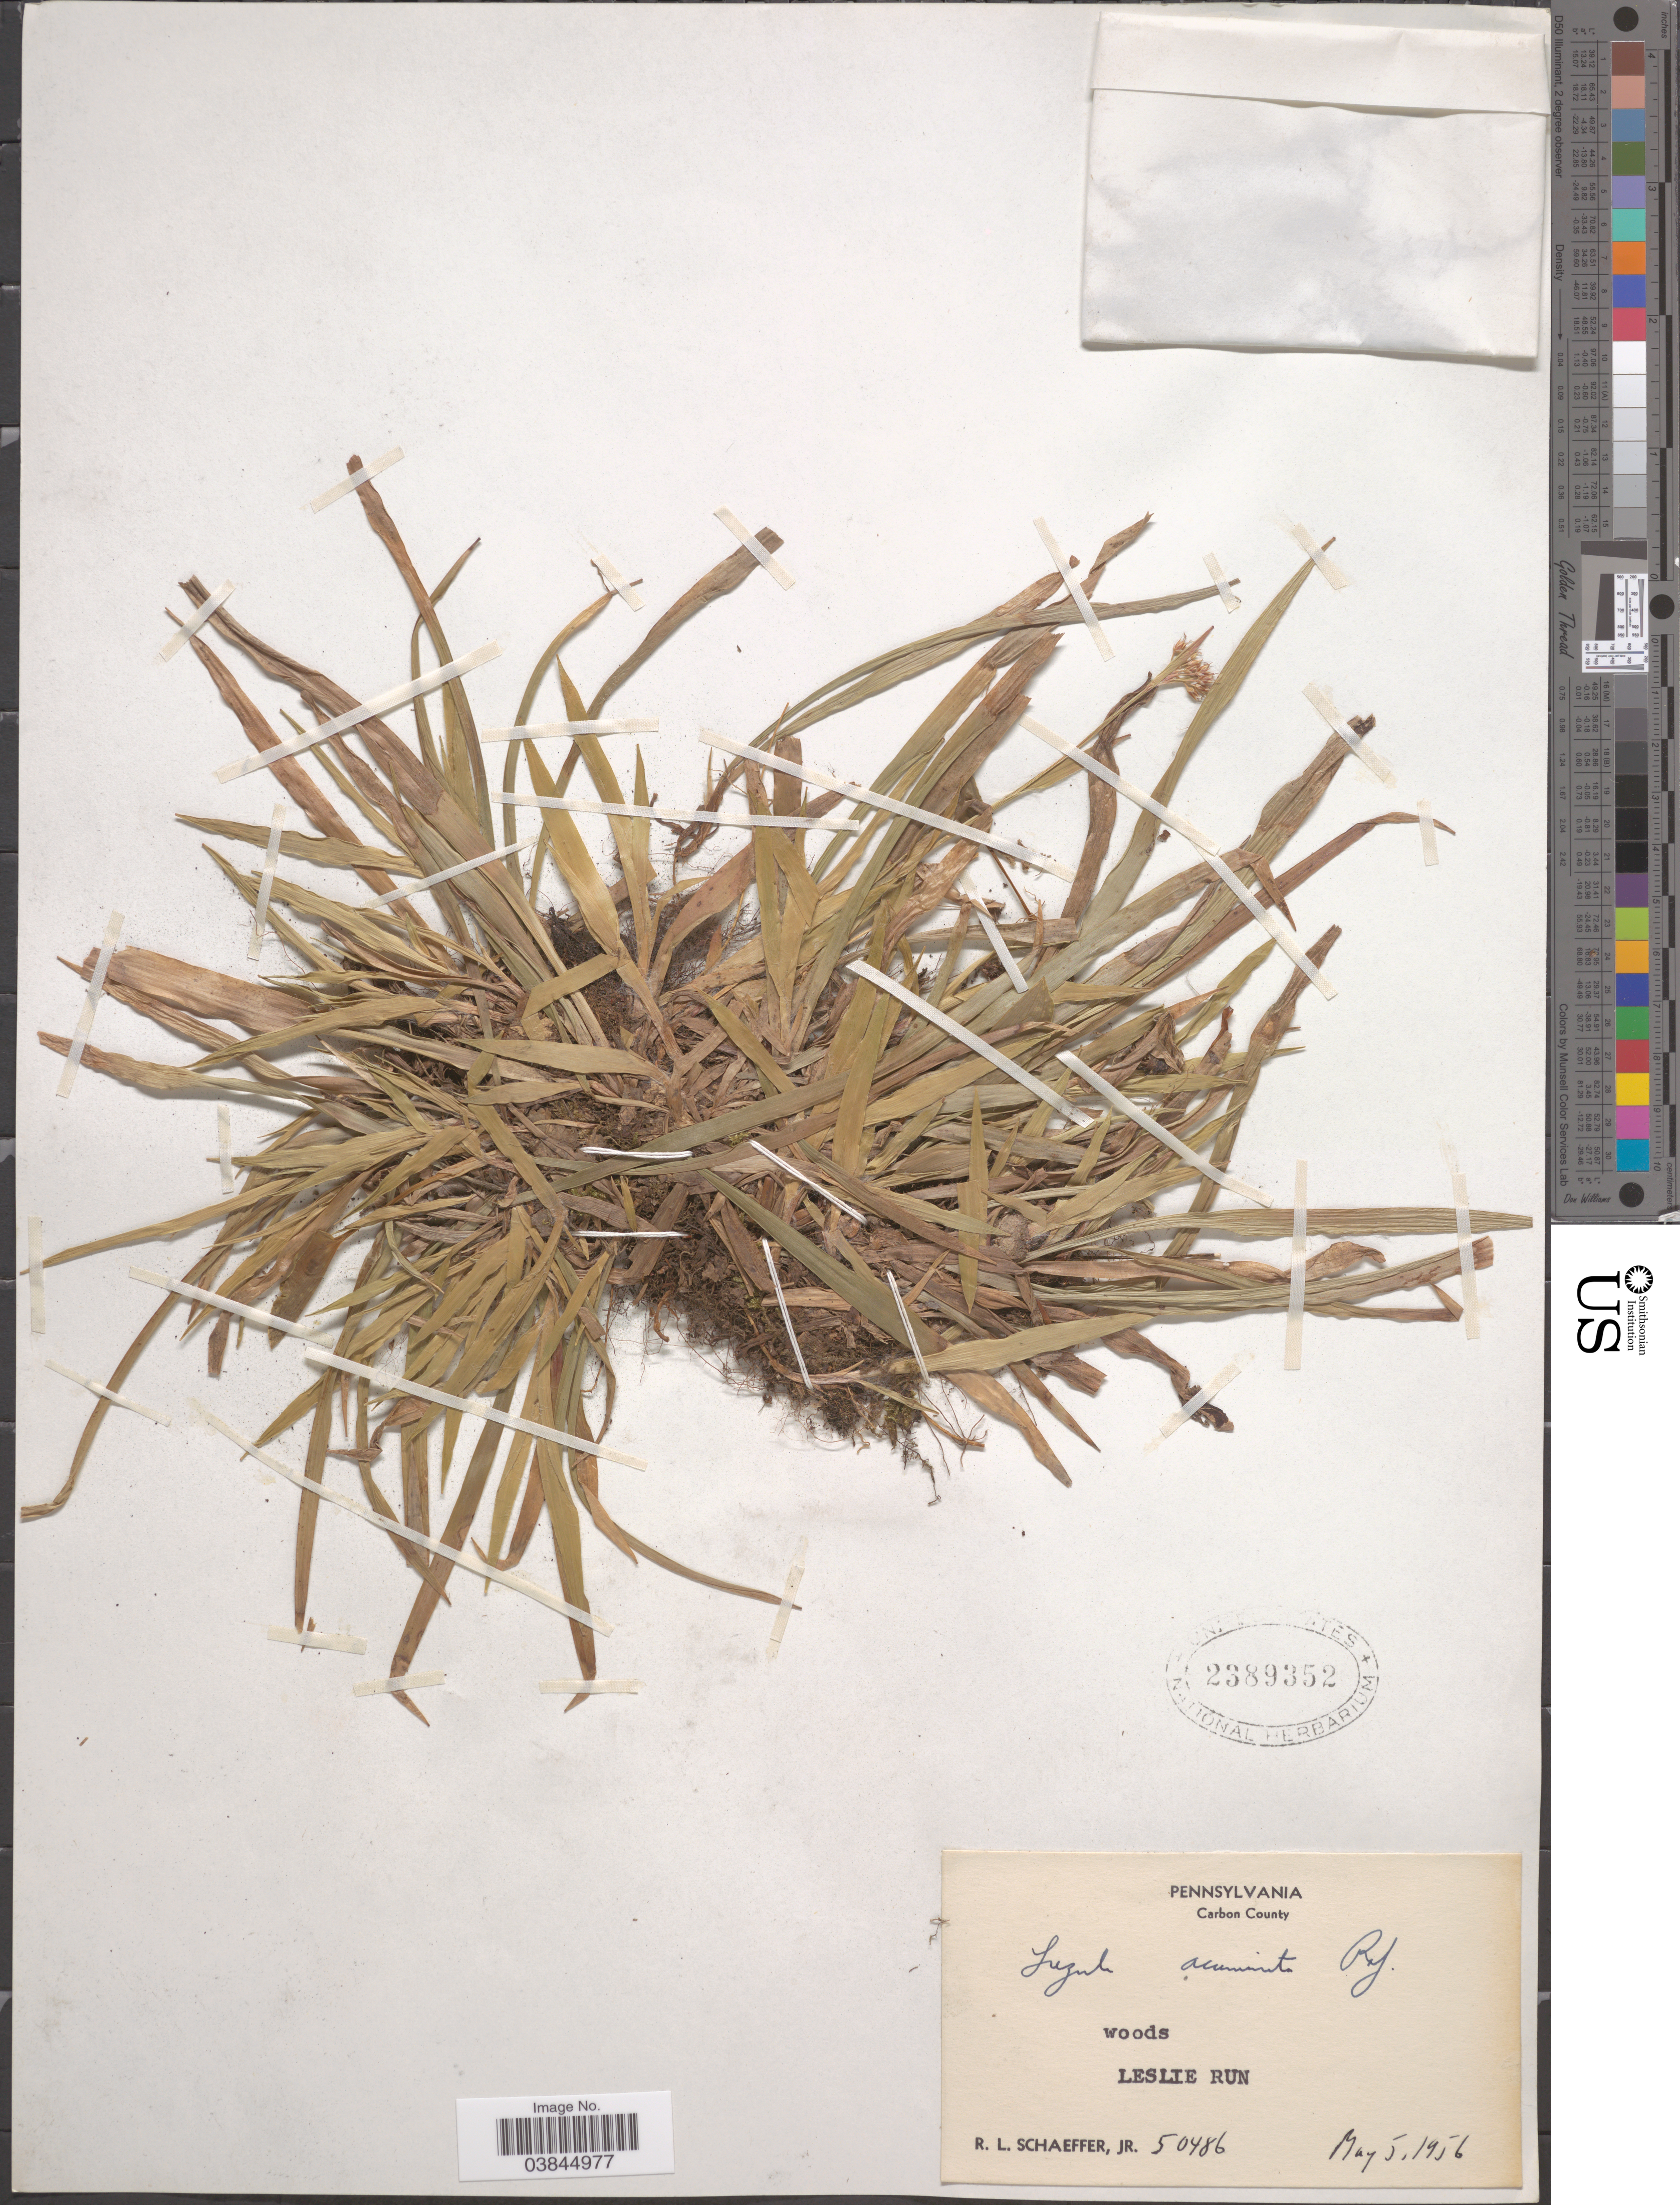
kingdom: Plantae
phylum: Tracheophyta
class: Liliopsida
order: Poales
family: Juncaceae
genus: Luzula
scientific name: Luzula acuminata var. acuminata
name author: Raf.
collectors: R. L. Schaeffer Jr.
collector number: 50486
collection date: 1956-05-05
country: United States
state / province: Pennsylvania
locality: Carbon County. Leslie Run.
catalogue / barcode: US 2389352